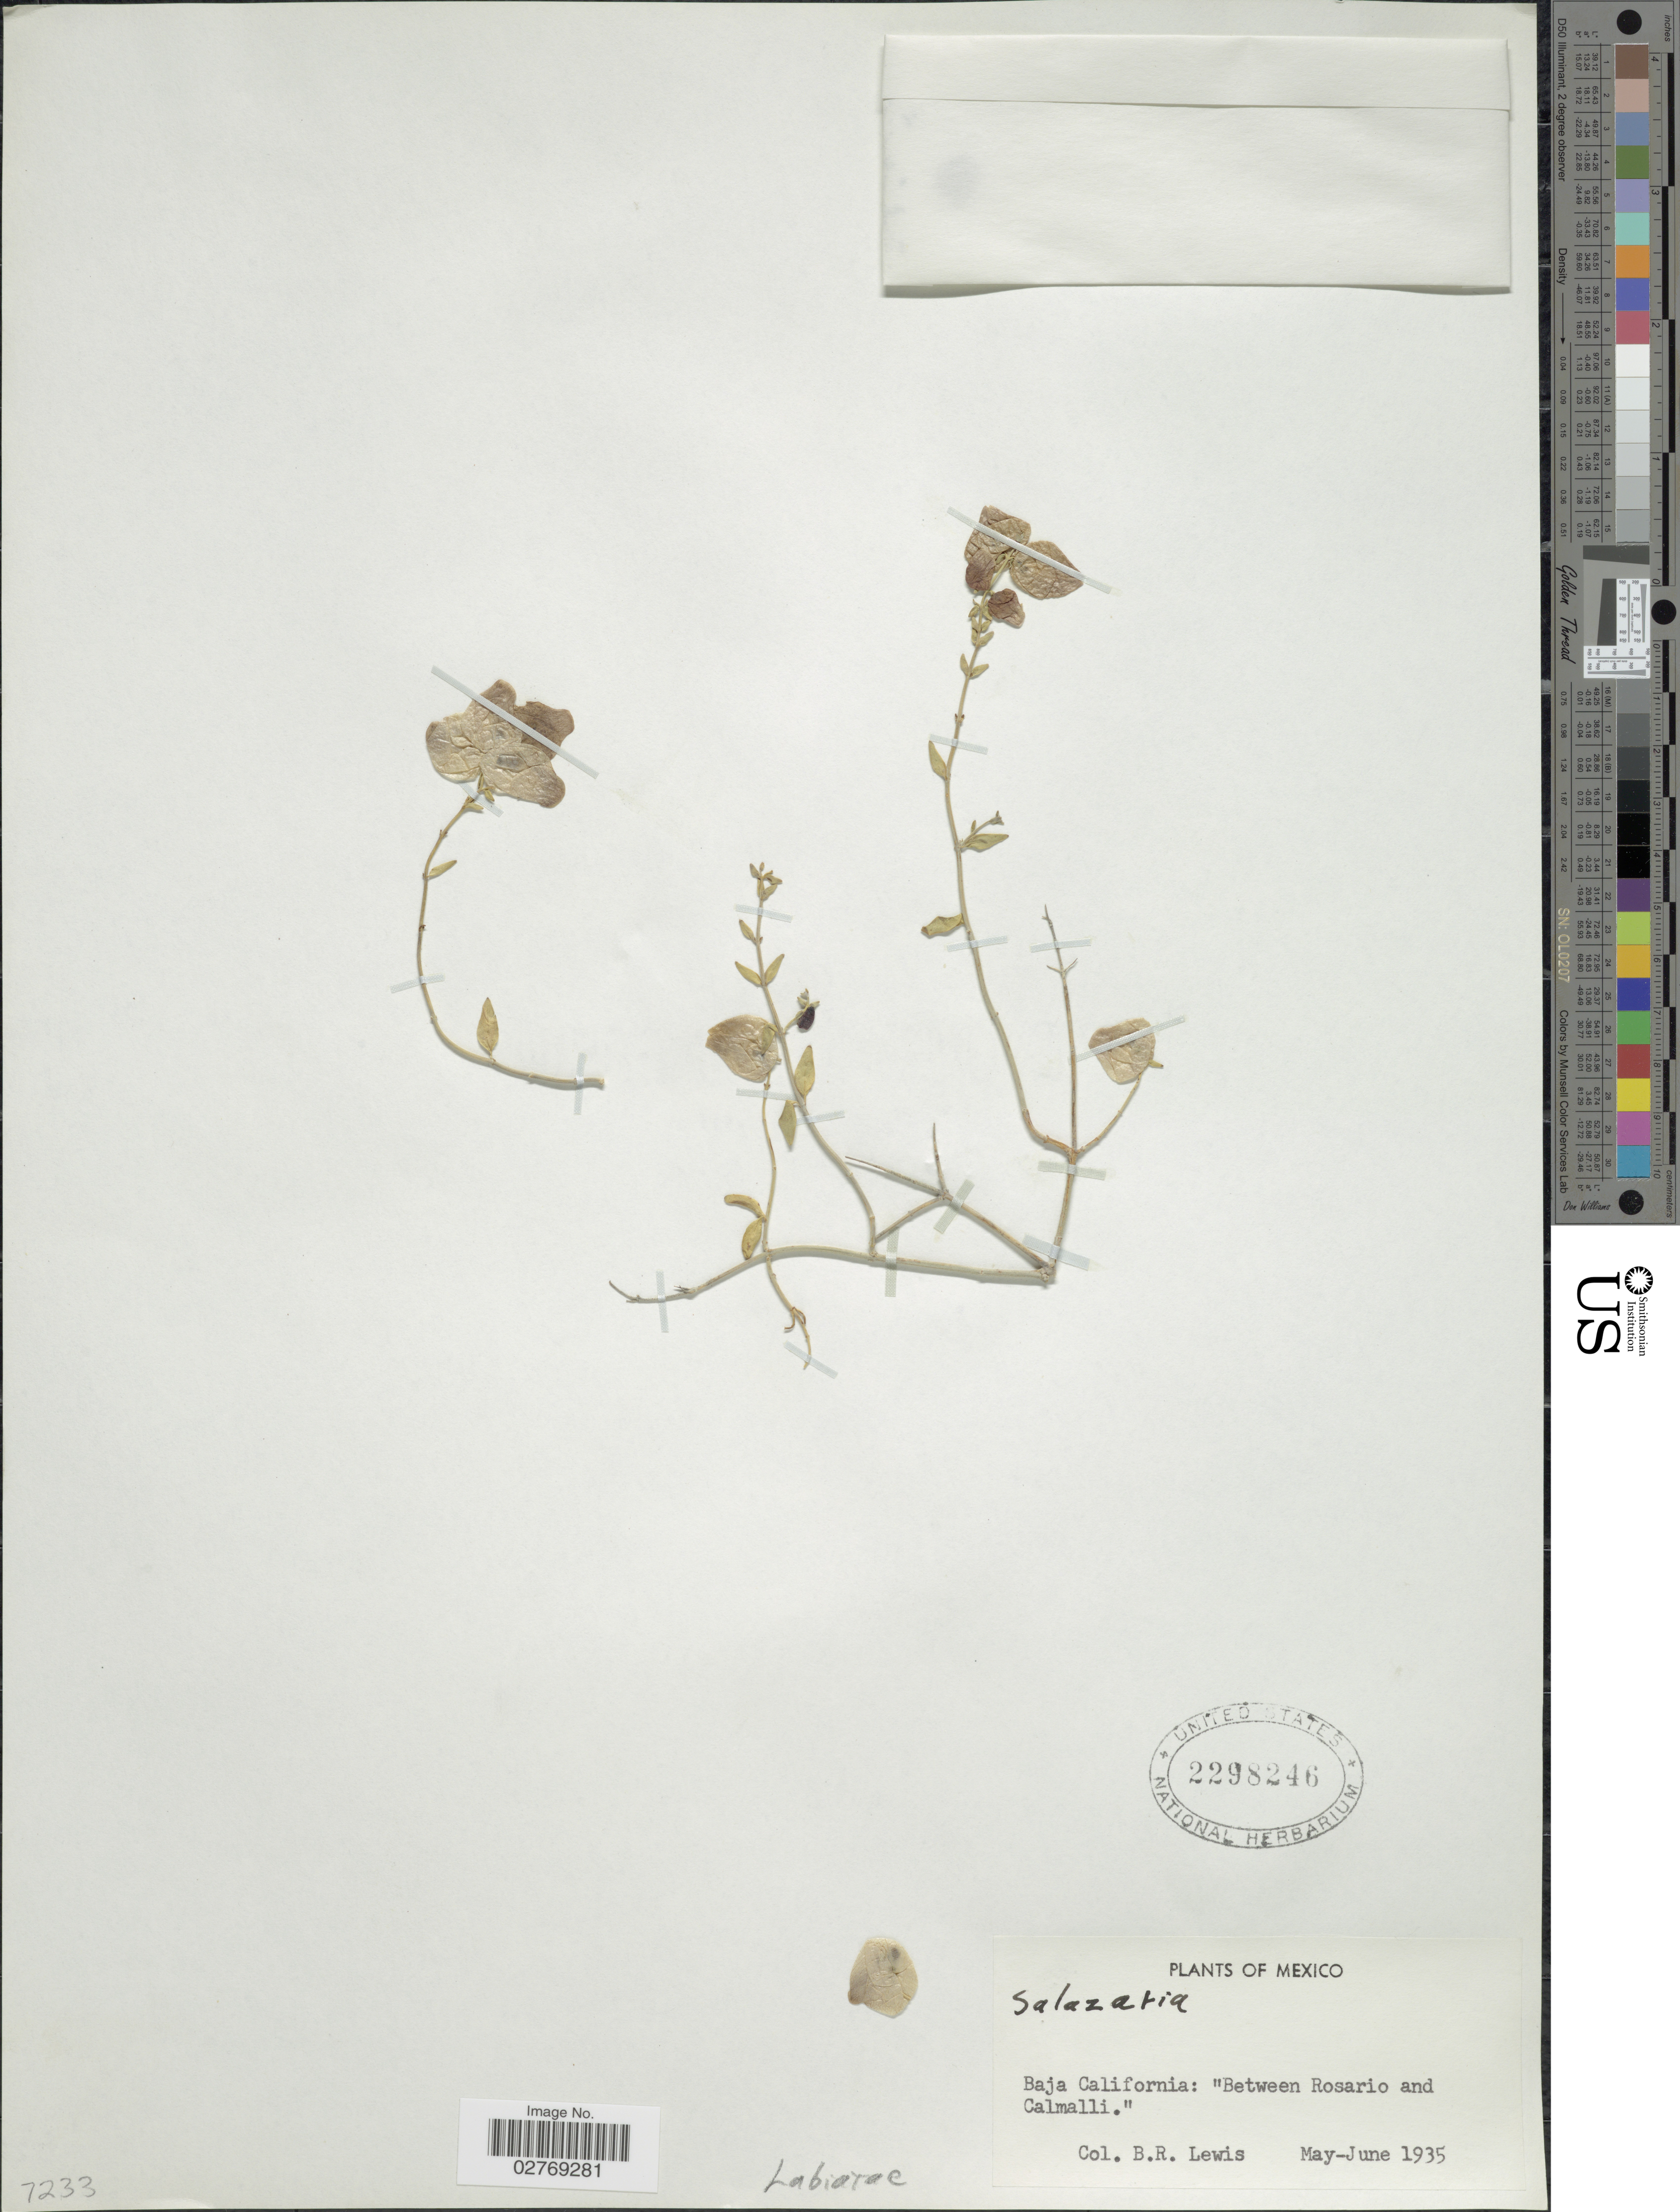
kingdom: Plantae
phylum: Tracheophyta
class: Magnoliopsida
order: Lamiales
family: Lamiaceae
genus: Scutellaria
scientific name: Scutellaria sp.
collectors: B. R. Lewis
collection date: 1935-05/1935-06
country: Mexico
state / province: Baja California Sur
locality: Between Rosario and Calmalli.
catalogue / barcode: US 2298246